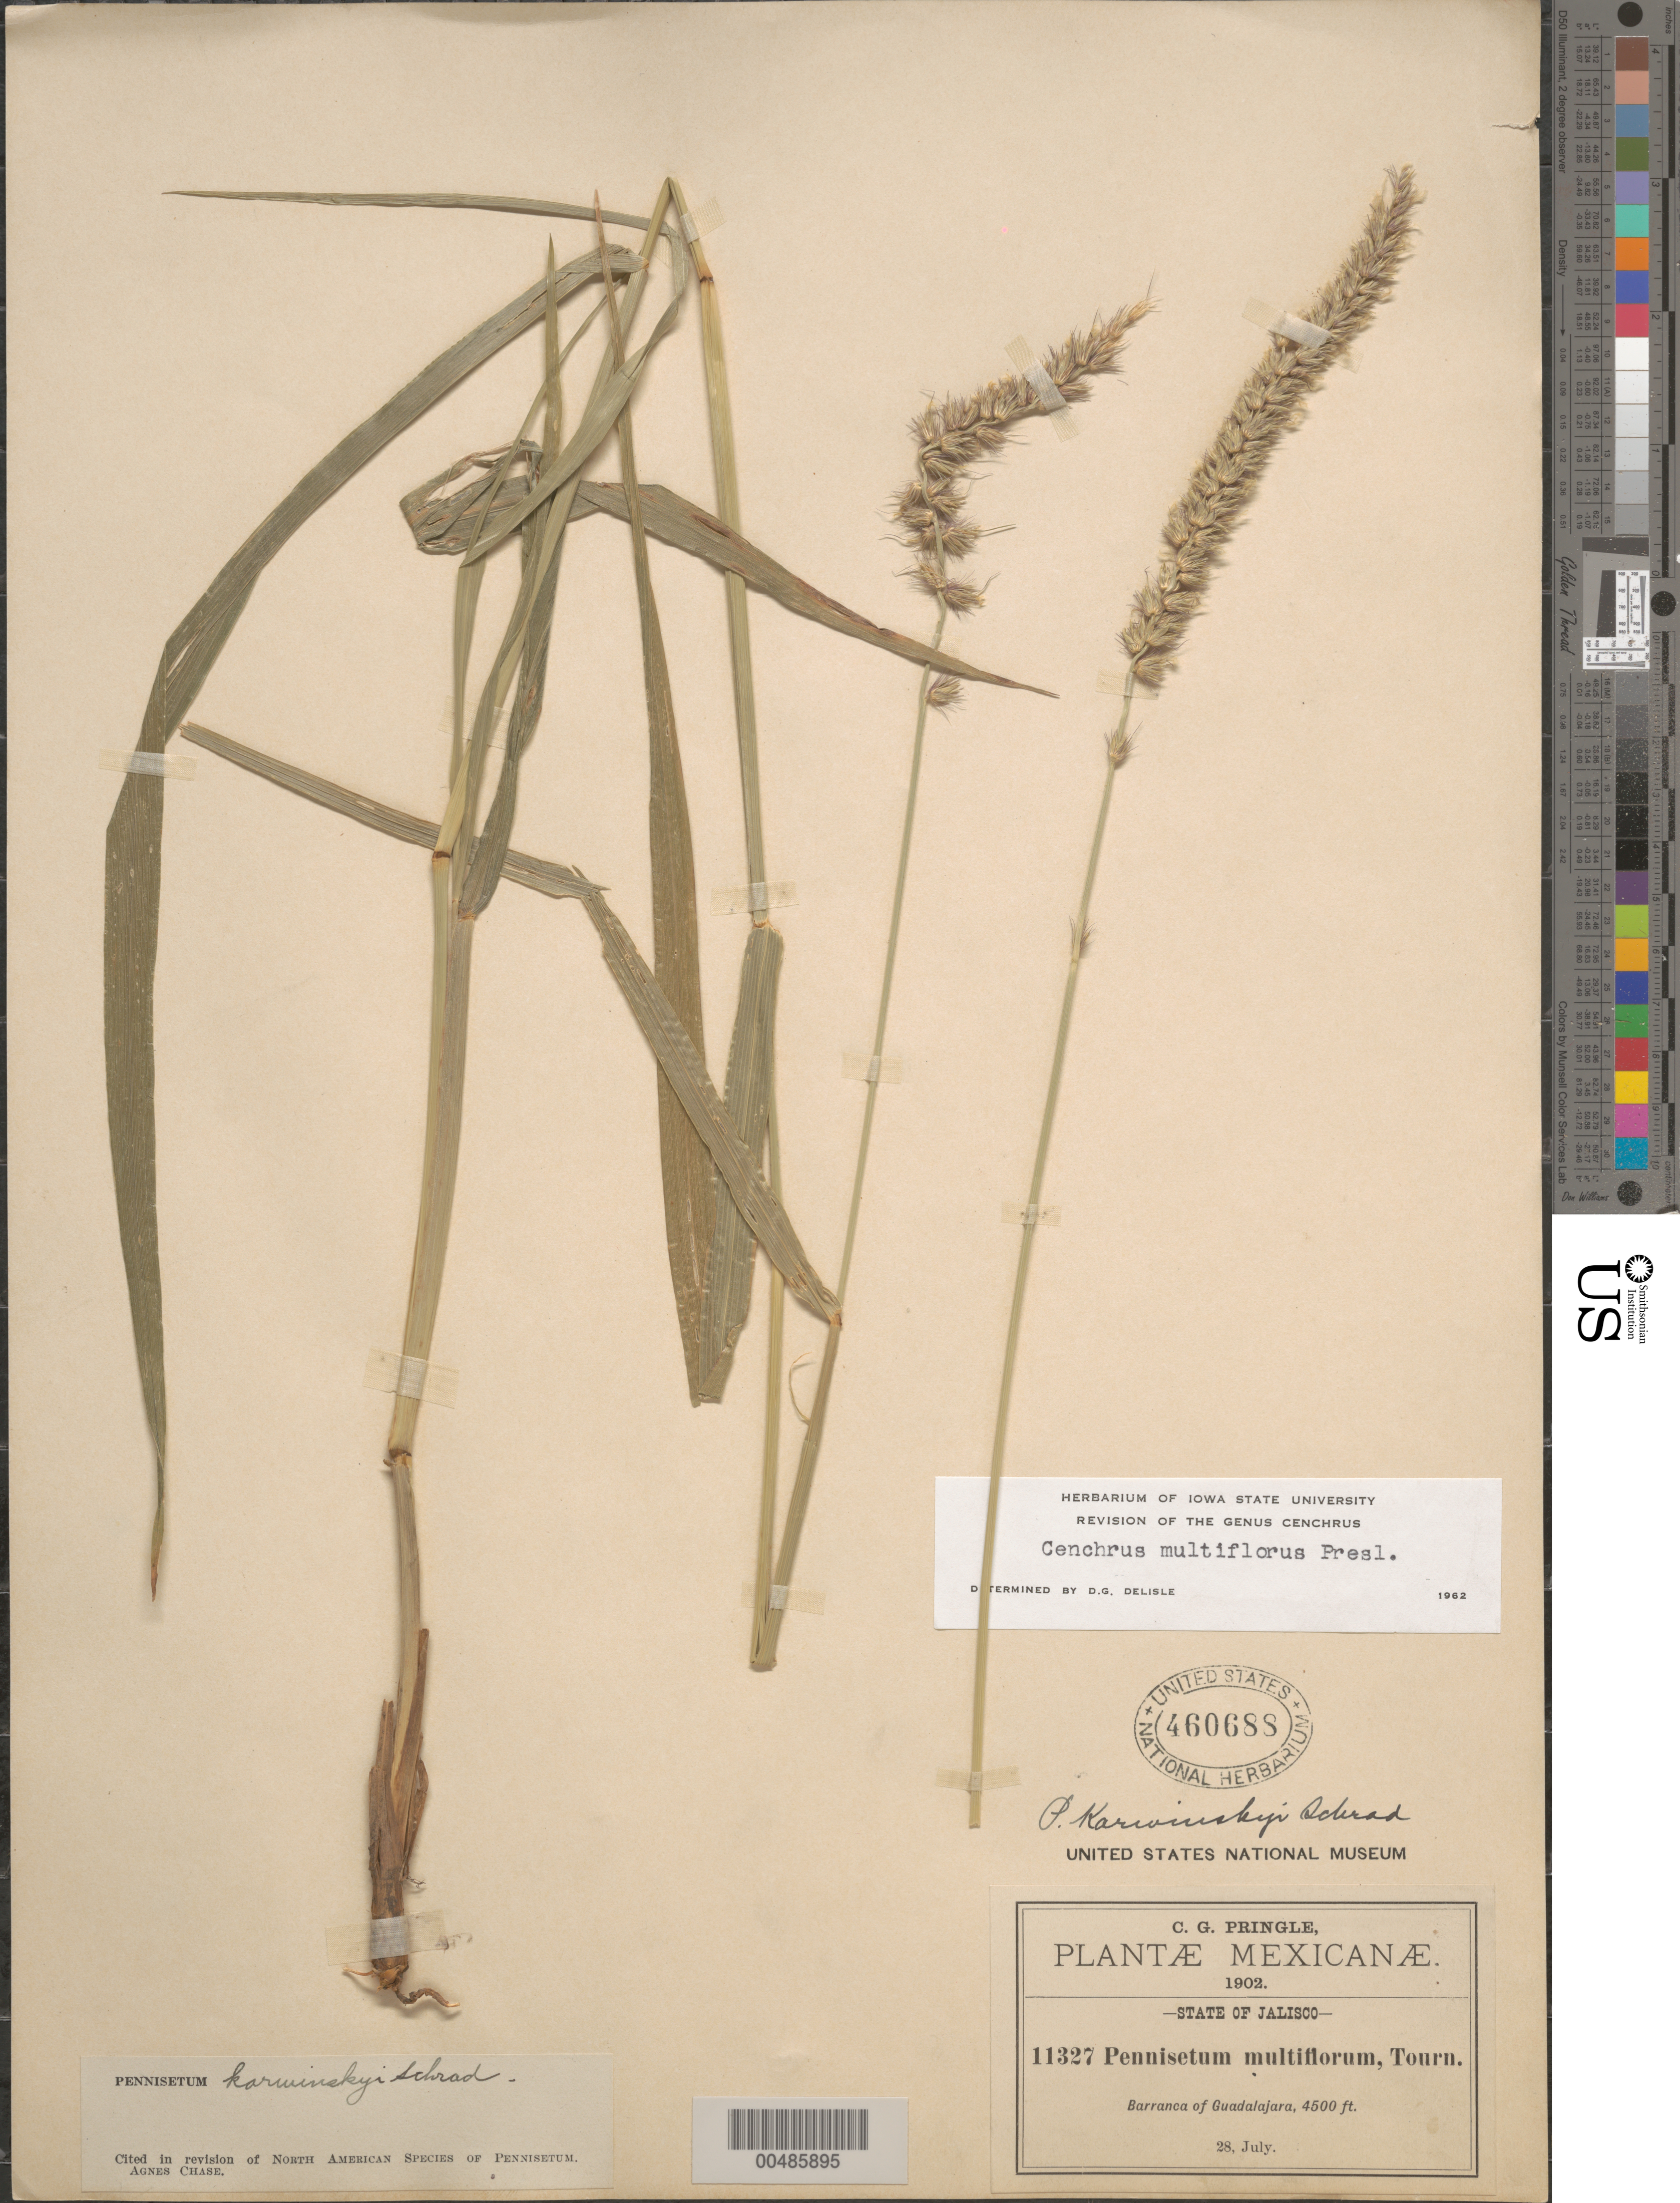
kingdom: Plantae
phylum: Tracheophyta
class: Liliopsida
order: Poales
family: Poaceae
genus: Cenchrus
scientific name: Cenchrus multiflorus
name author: C. Presl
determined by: Delisle, D. G.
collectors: C. G. Pringle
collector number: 11327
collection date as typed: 28 Jul 1902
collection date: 1902-07-28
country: Mexico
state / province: Jalisco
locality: Barranca of Guadalajara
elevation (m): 1372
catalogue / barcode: US 460688